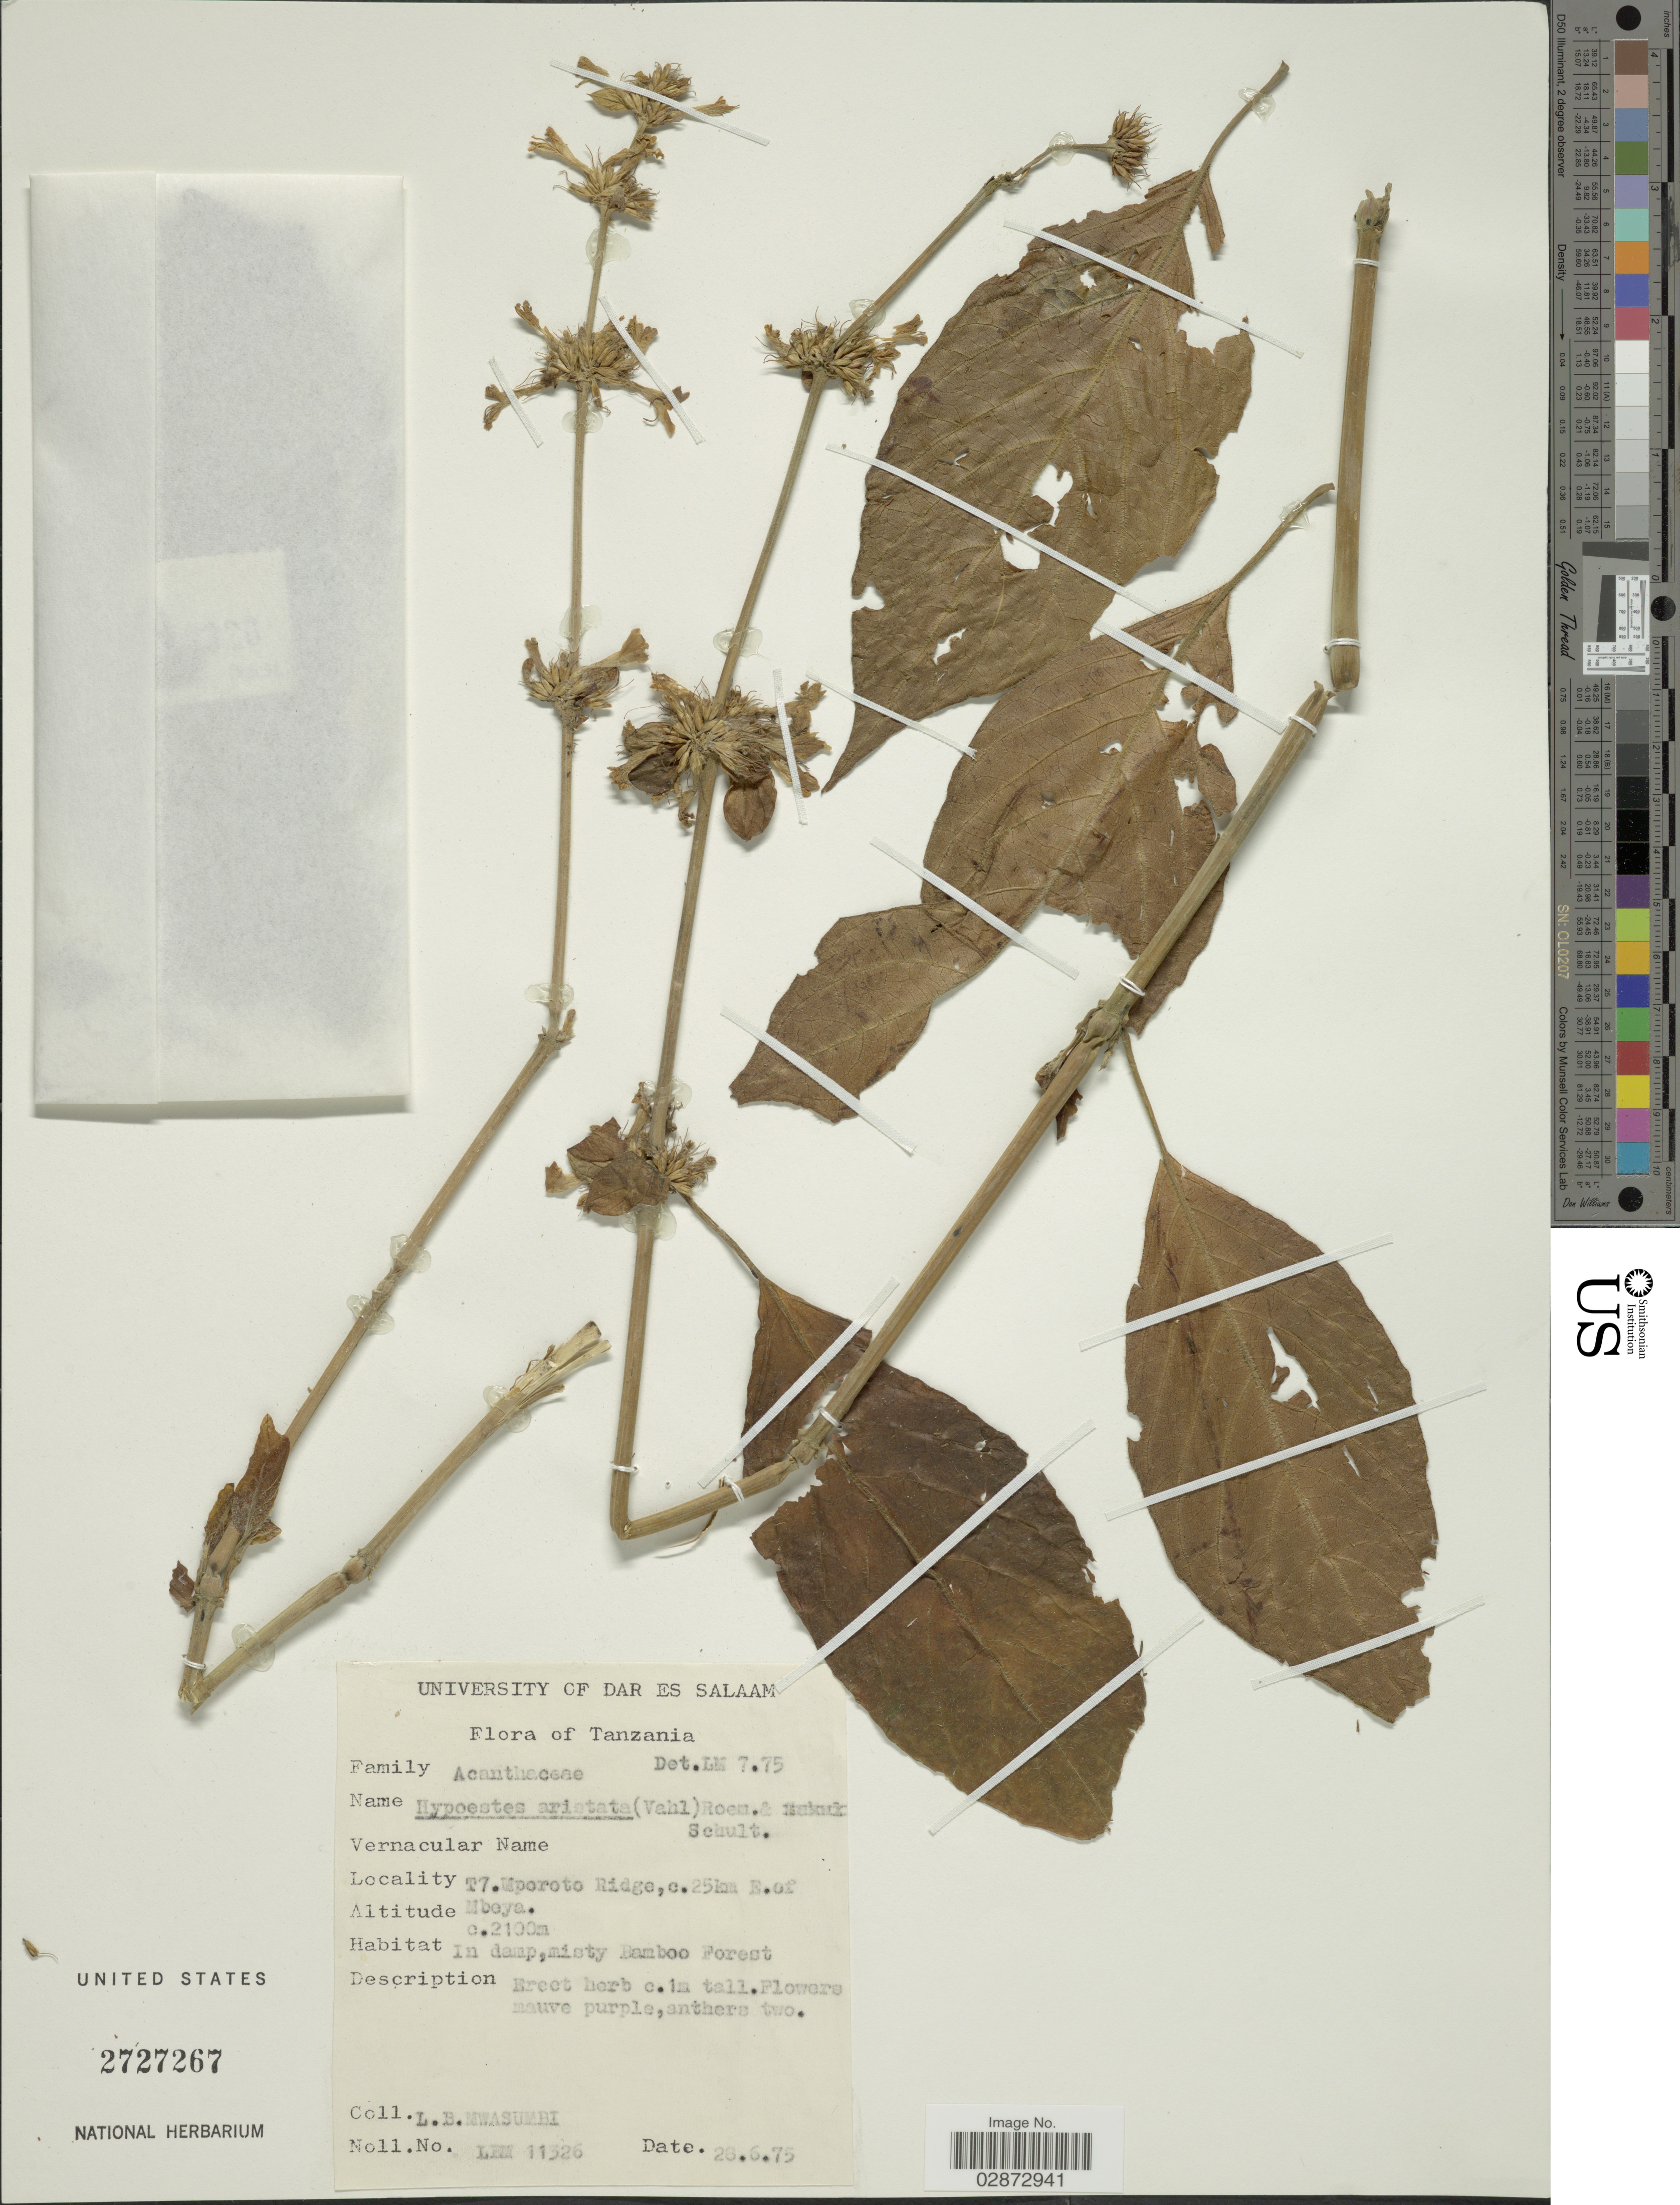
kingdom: Plantae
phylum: Tracheophyta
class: Magnoliopsida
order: Lamiales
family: Acanthaceae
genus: Hypoestes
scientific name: Hypoestes aristata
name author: (Vahl) Sol. ex Roem. & Schult.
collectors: L. Mwasumbi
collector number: LBM11326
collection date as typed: Transcribed d/m/y: 26/6/75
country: Tanzania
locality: T7, Mporoto Ridge, c. 25km E. of Mbeya.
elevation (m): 2100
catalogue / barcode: US 2727267